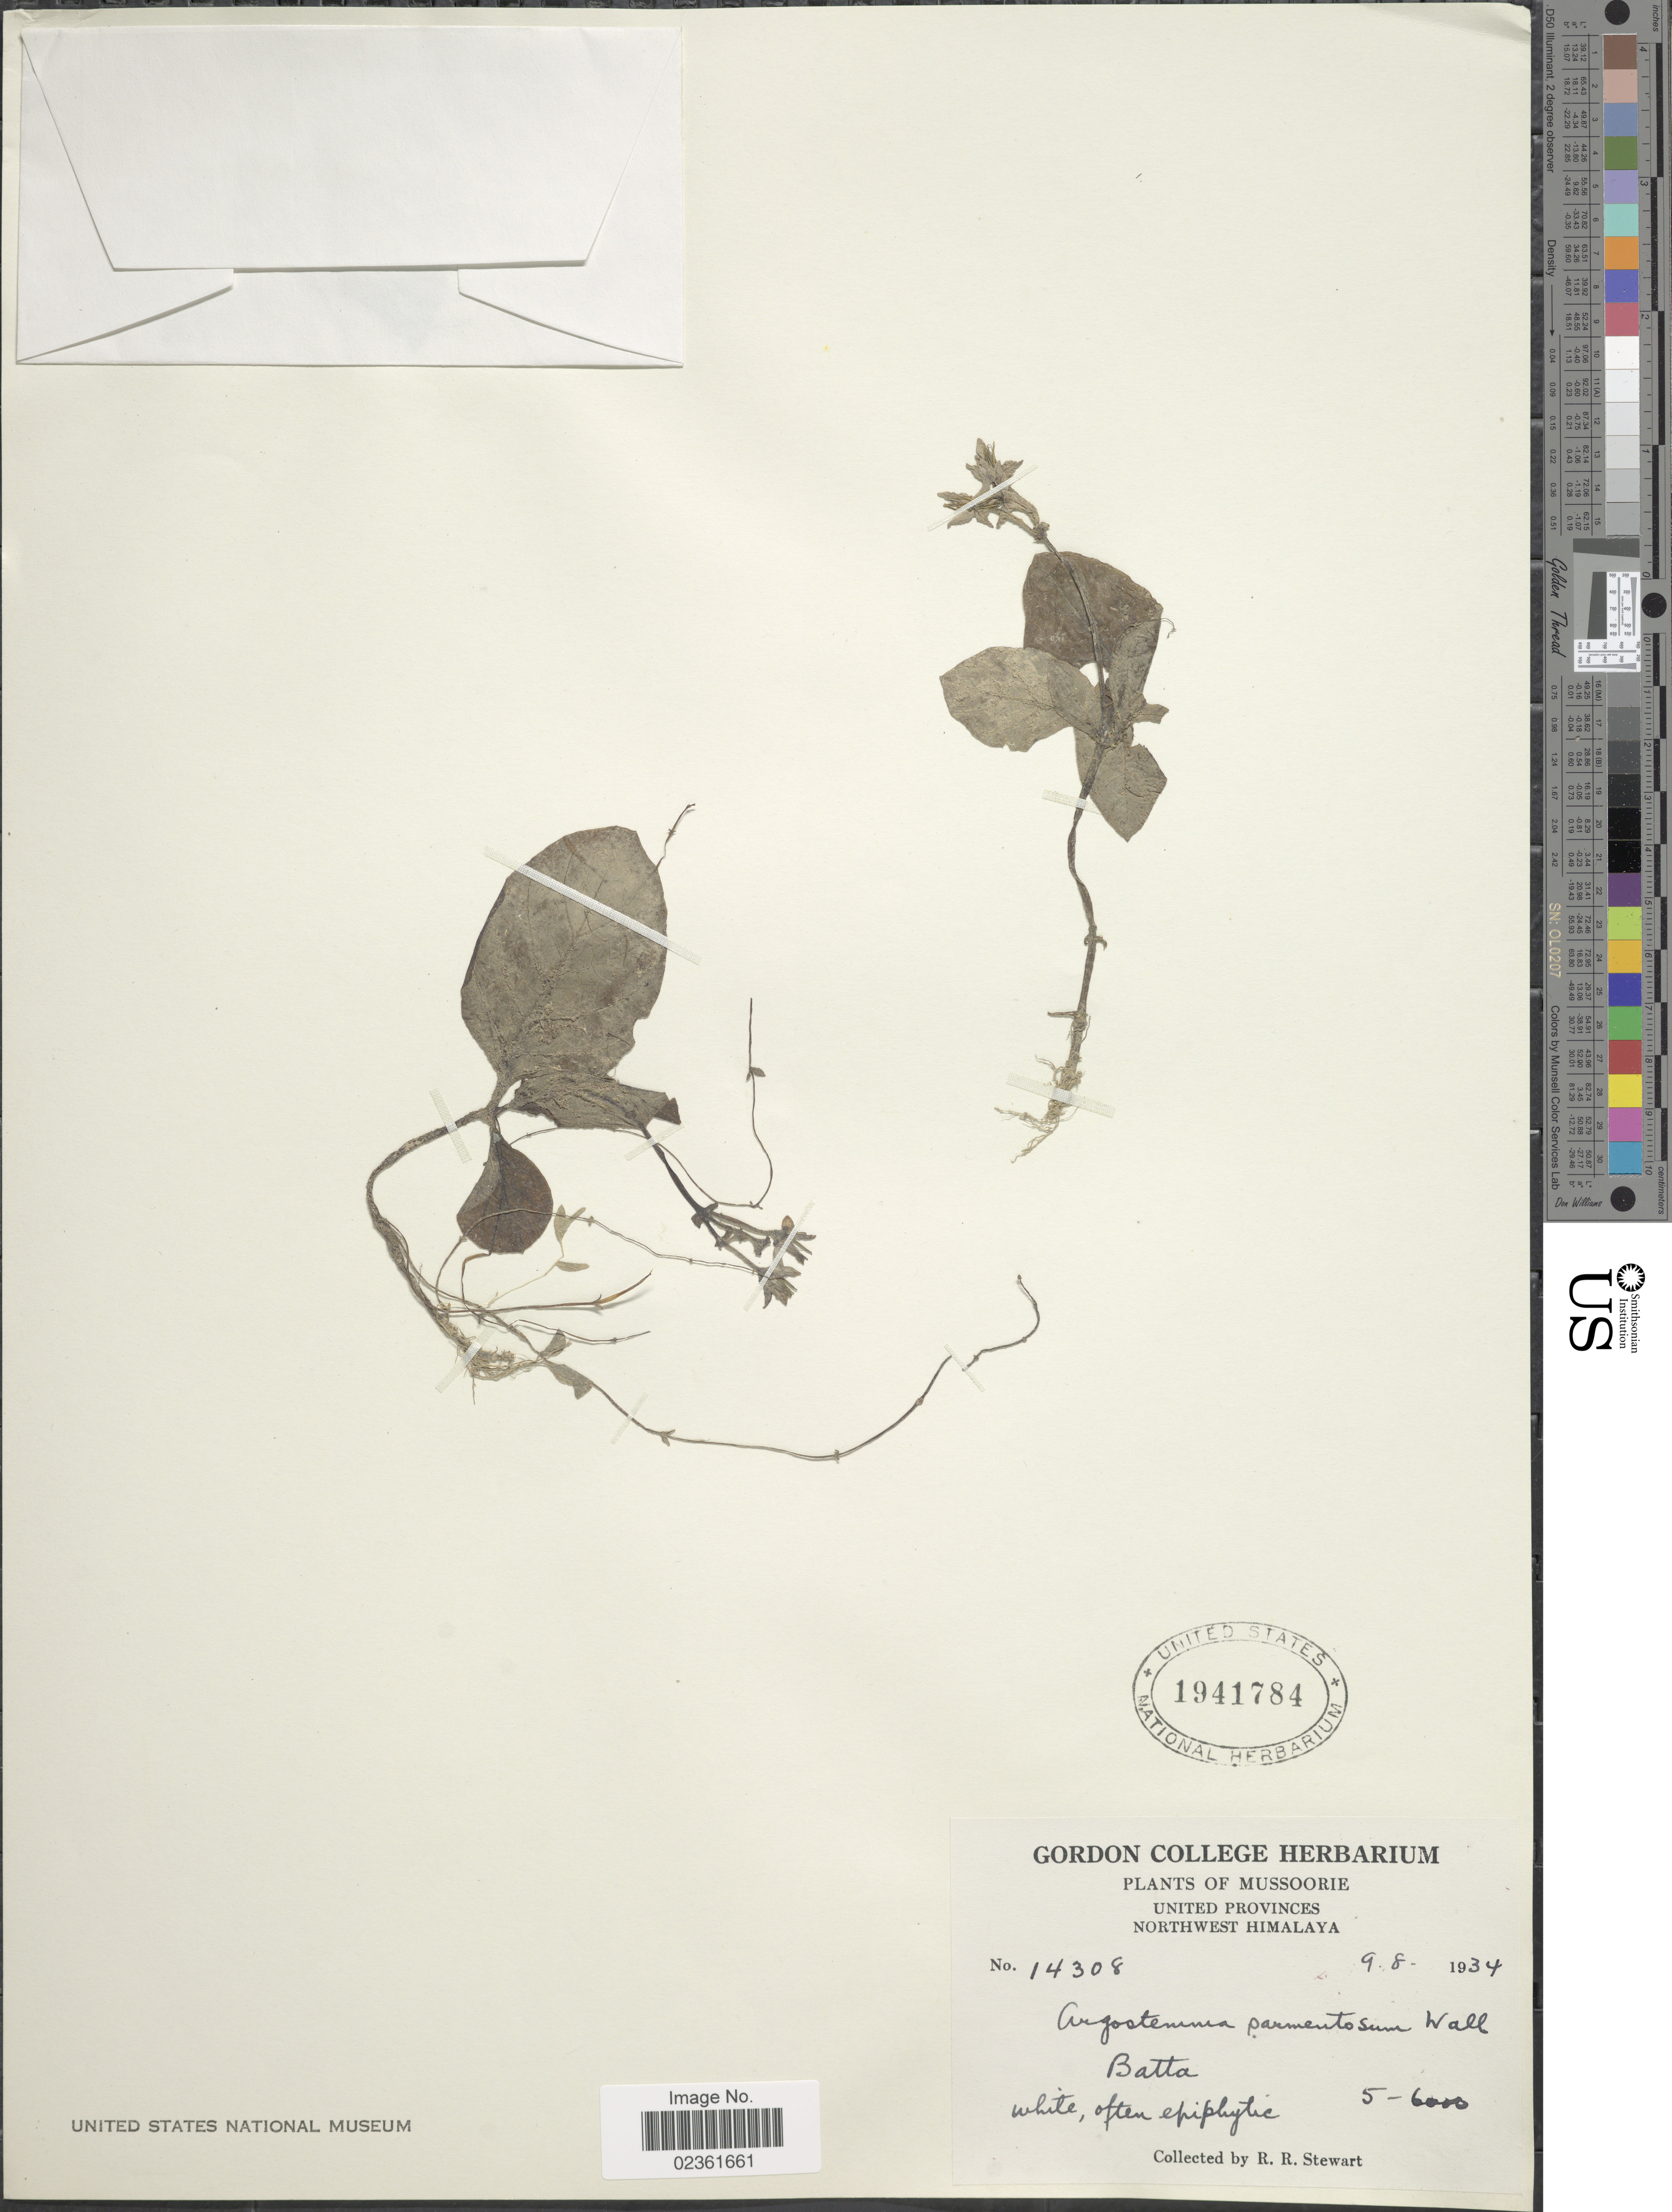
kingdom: Plantae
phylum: Tracheophyta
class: Magnoliopsida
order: Gentianales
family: Rubiaceae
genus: Argostemma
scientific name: Argostemma sarmentosum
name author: Wall.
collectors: R. R. Stewart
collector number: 14308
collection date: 1934-08-09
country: India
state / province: Uttarakhand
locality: Mussoorie, United Provinces, Northwest Himalaya, Batta.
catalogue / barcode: US 1941784